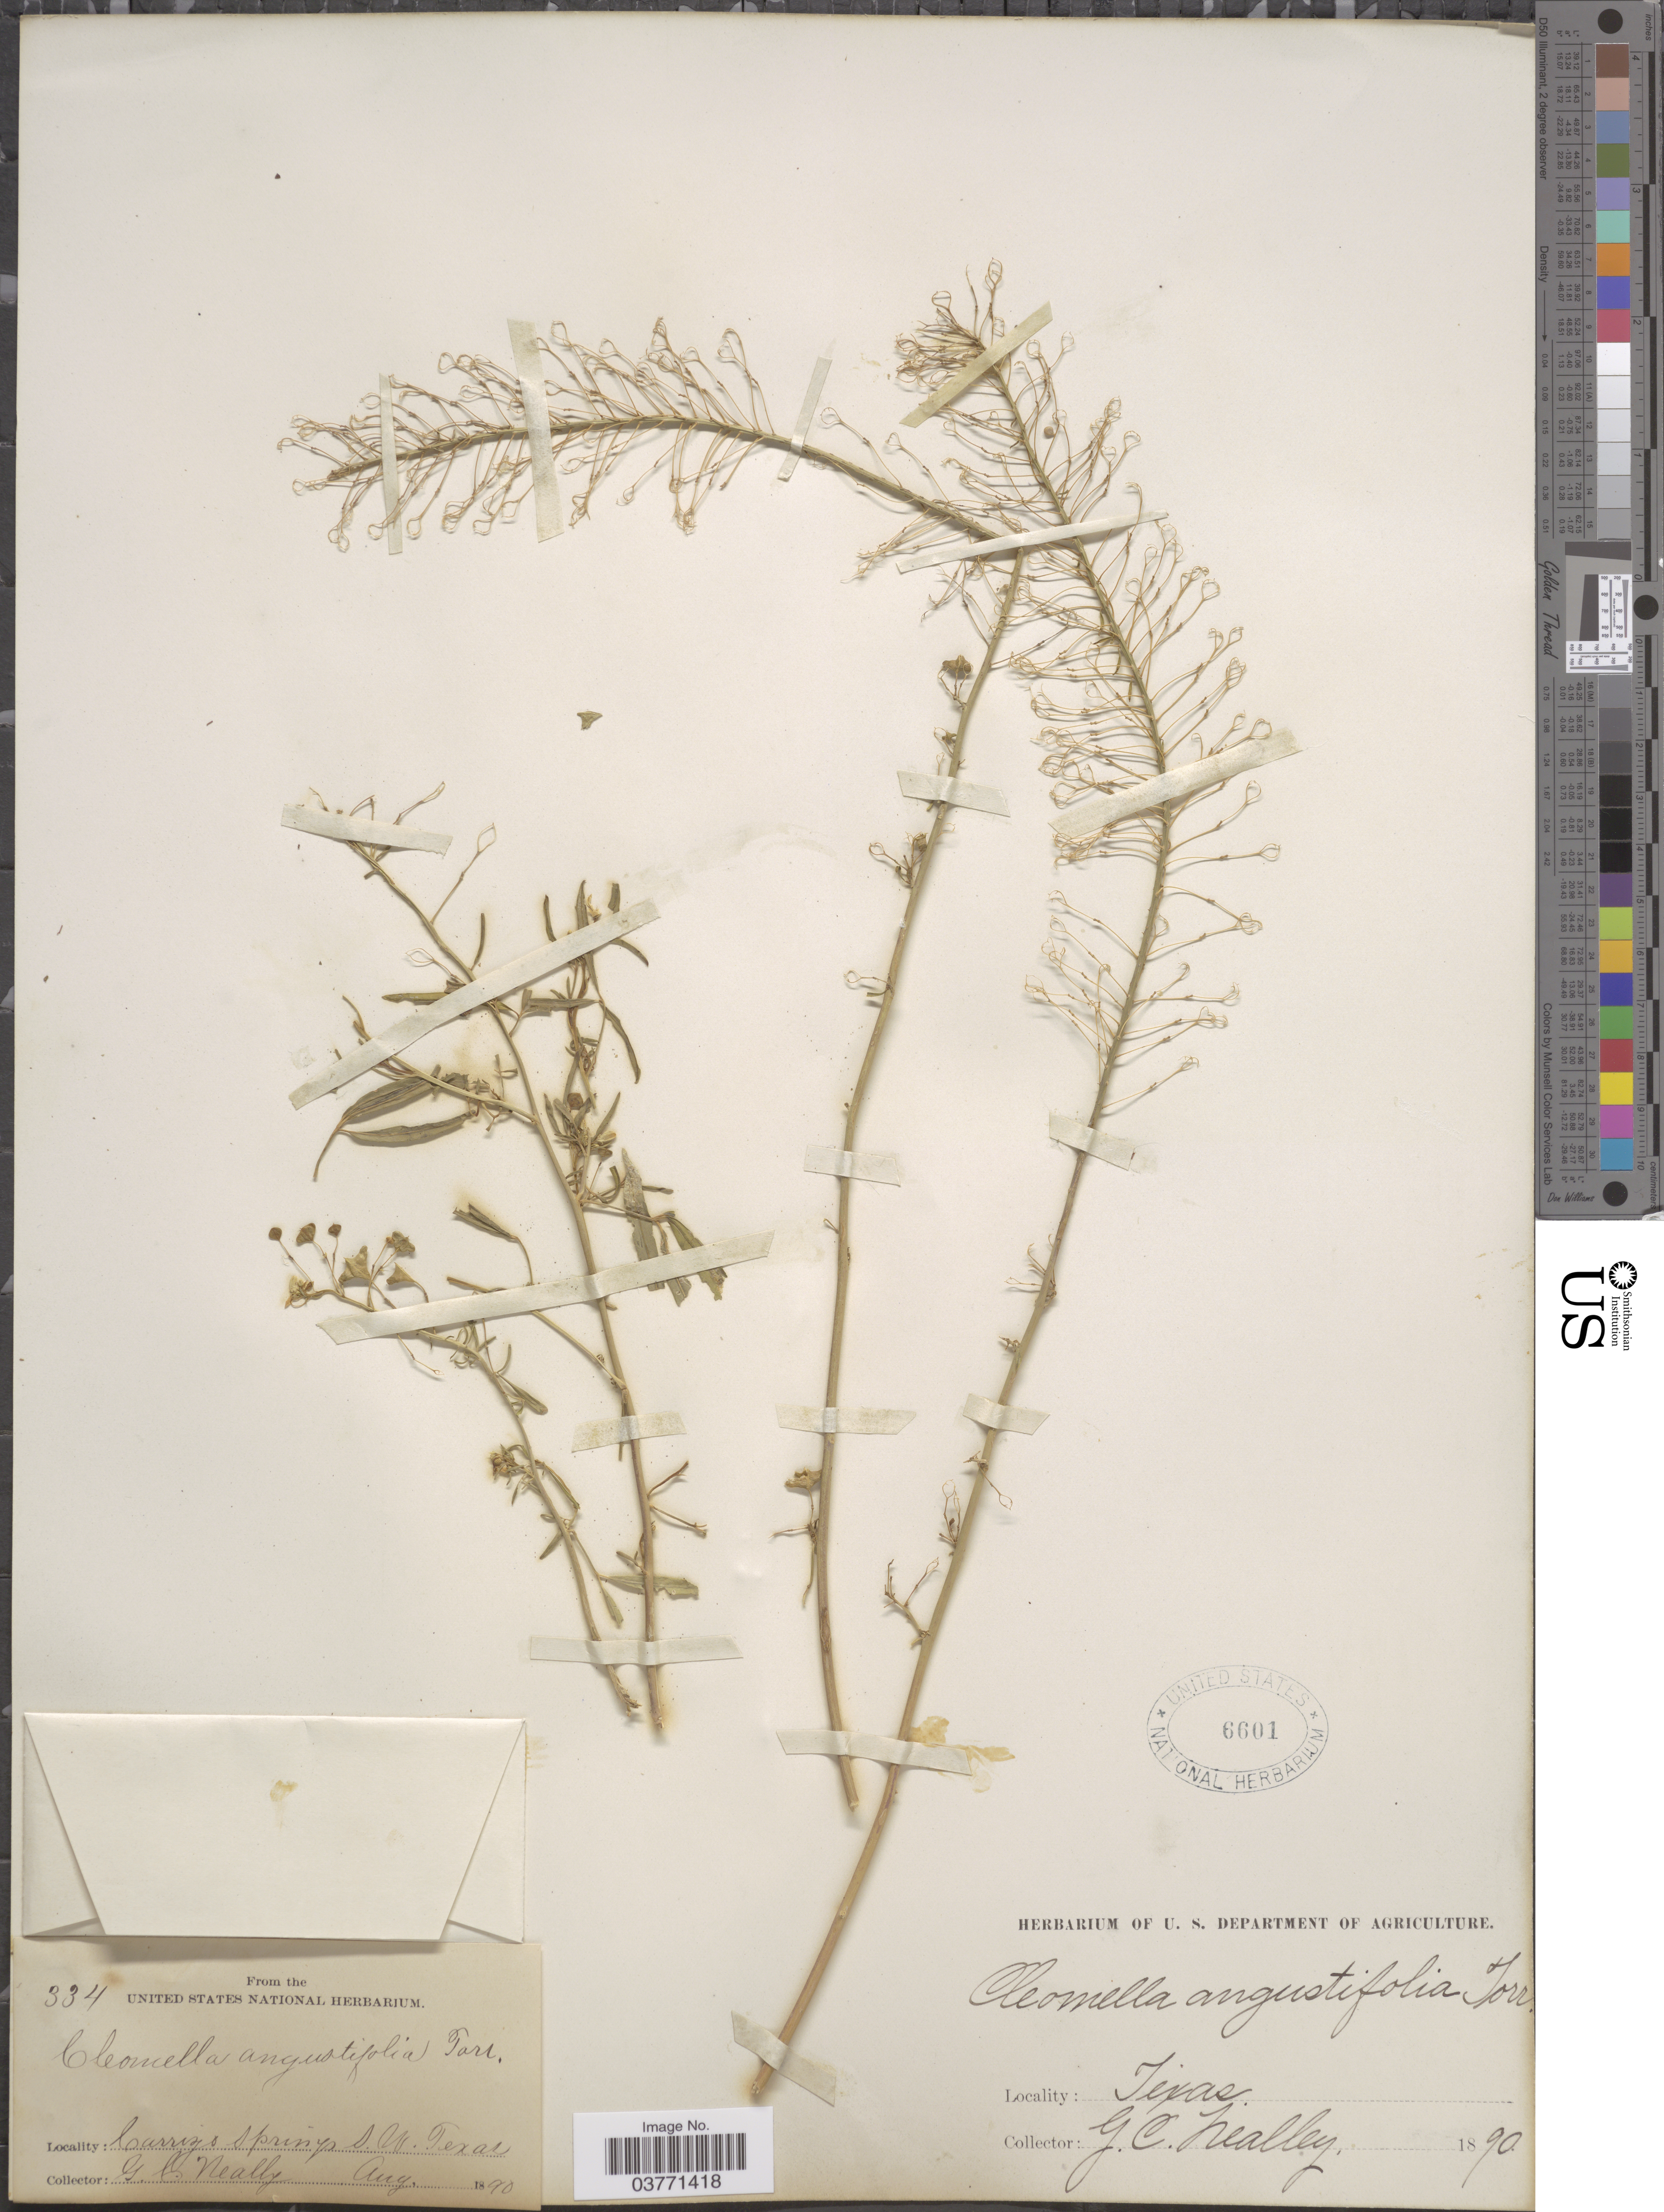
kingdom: Plantae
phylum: Tracheophyta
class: Magnoliopsida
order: Brassicales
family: Cleomaceae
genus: Cleomella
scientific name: Cleomella angustifolia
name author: Torr.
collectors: G. Neally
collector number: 334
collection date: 1890-08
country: United States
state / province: Texas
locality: Carrizo Springs S.W.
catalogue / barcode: US 6601